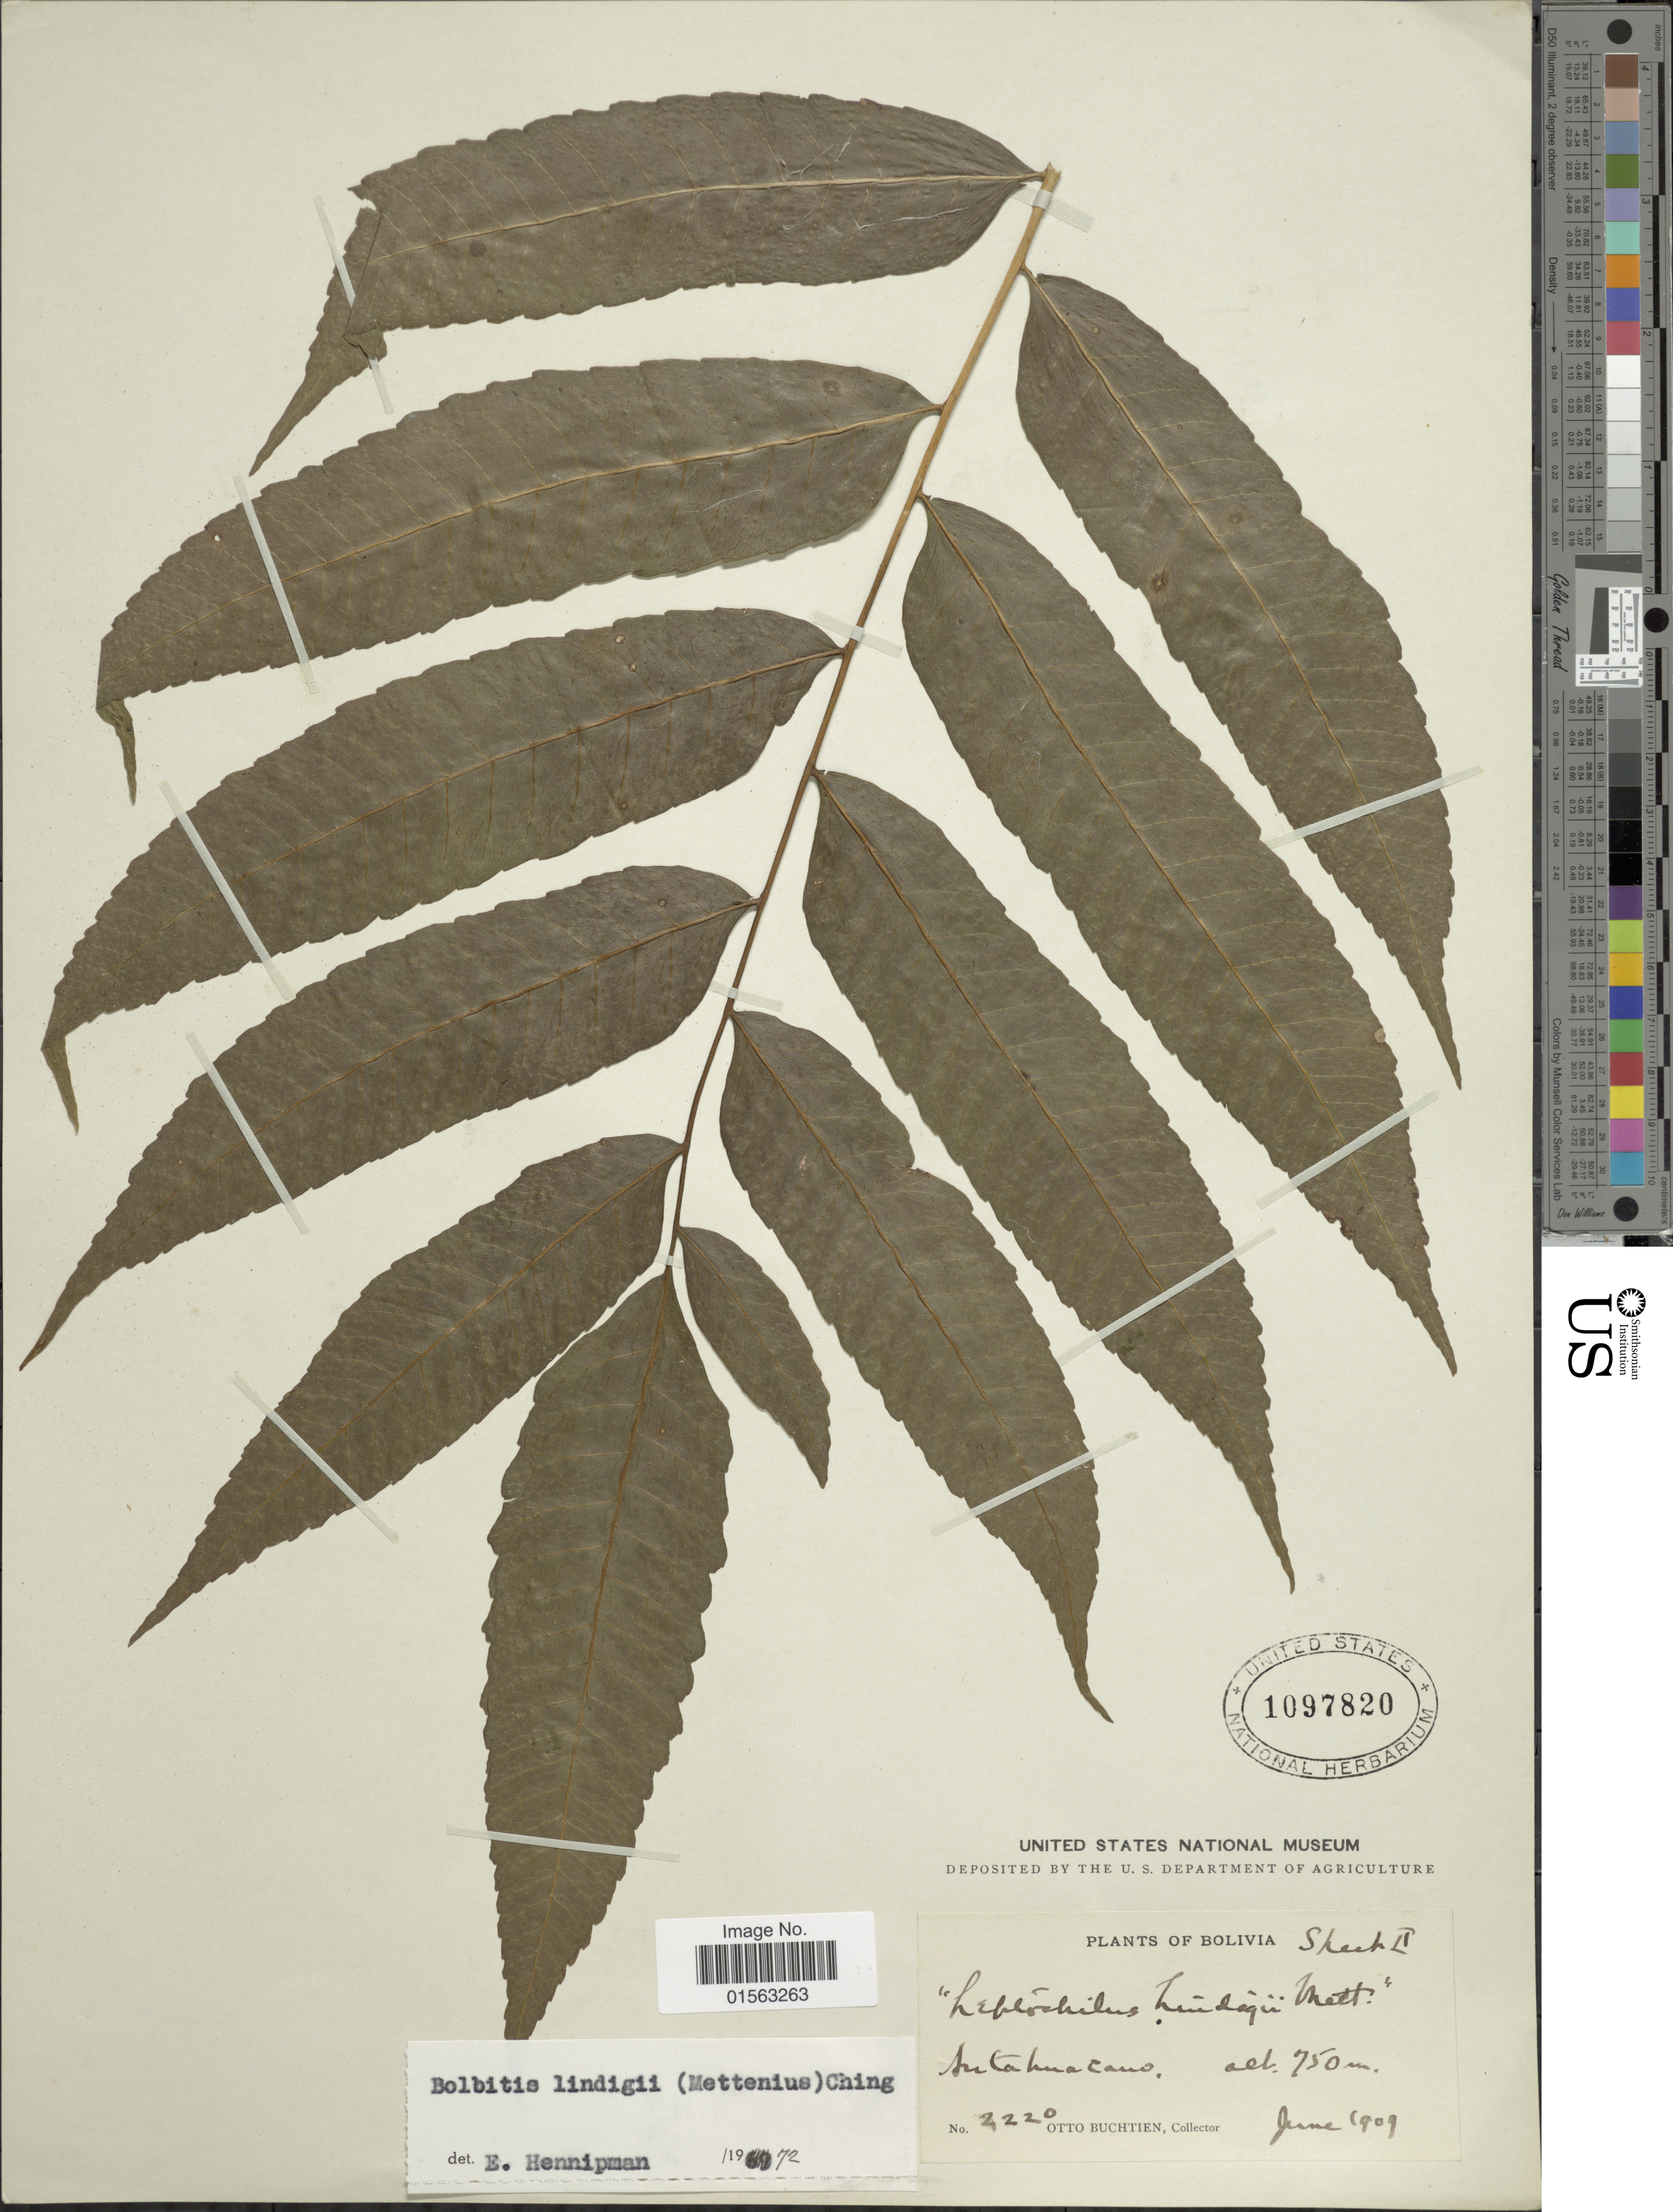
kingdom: Plantae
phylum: Tracheophyta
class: Polypodiopsida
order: Polypodiales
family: Dryopteridaceae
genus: Mickelia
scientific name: Mickelia lindigii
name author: (Mett.) R.C. Moran et al.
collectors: O. Buchtien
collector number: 2220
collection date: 1909-06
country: Bolivia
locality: Antahuacana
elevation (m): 750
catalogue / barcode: US 1097820